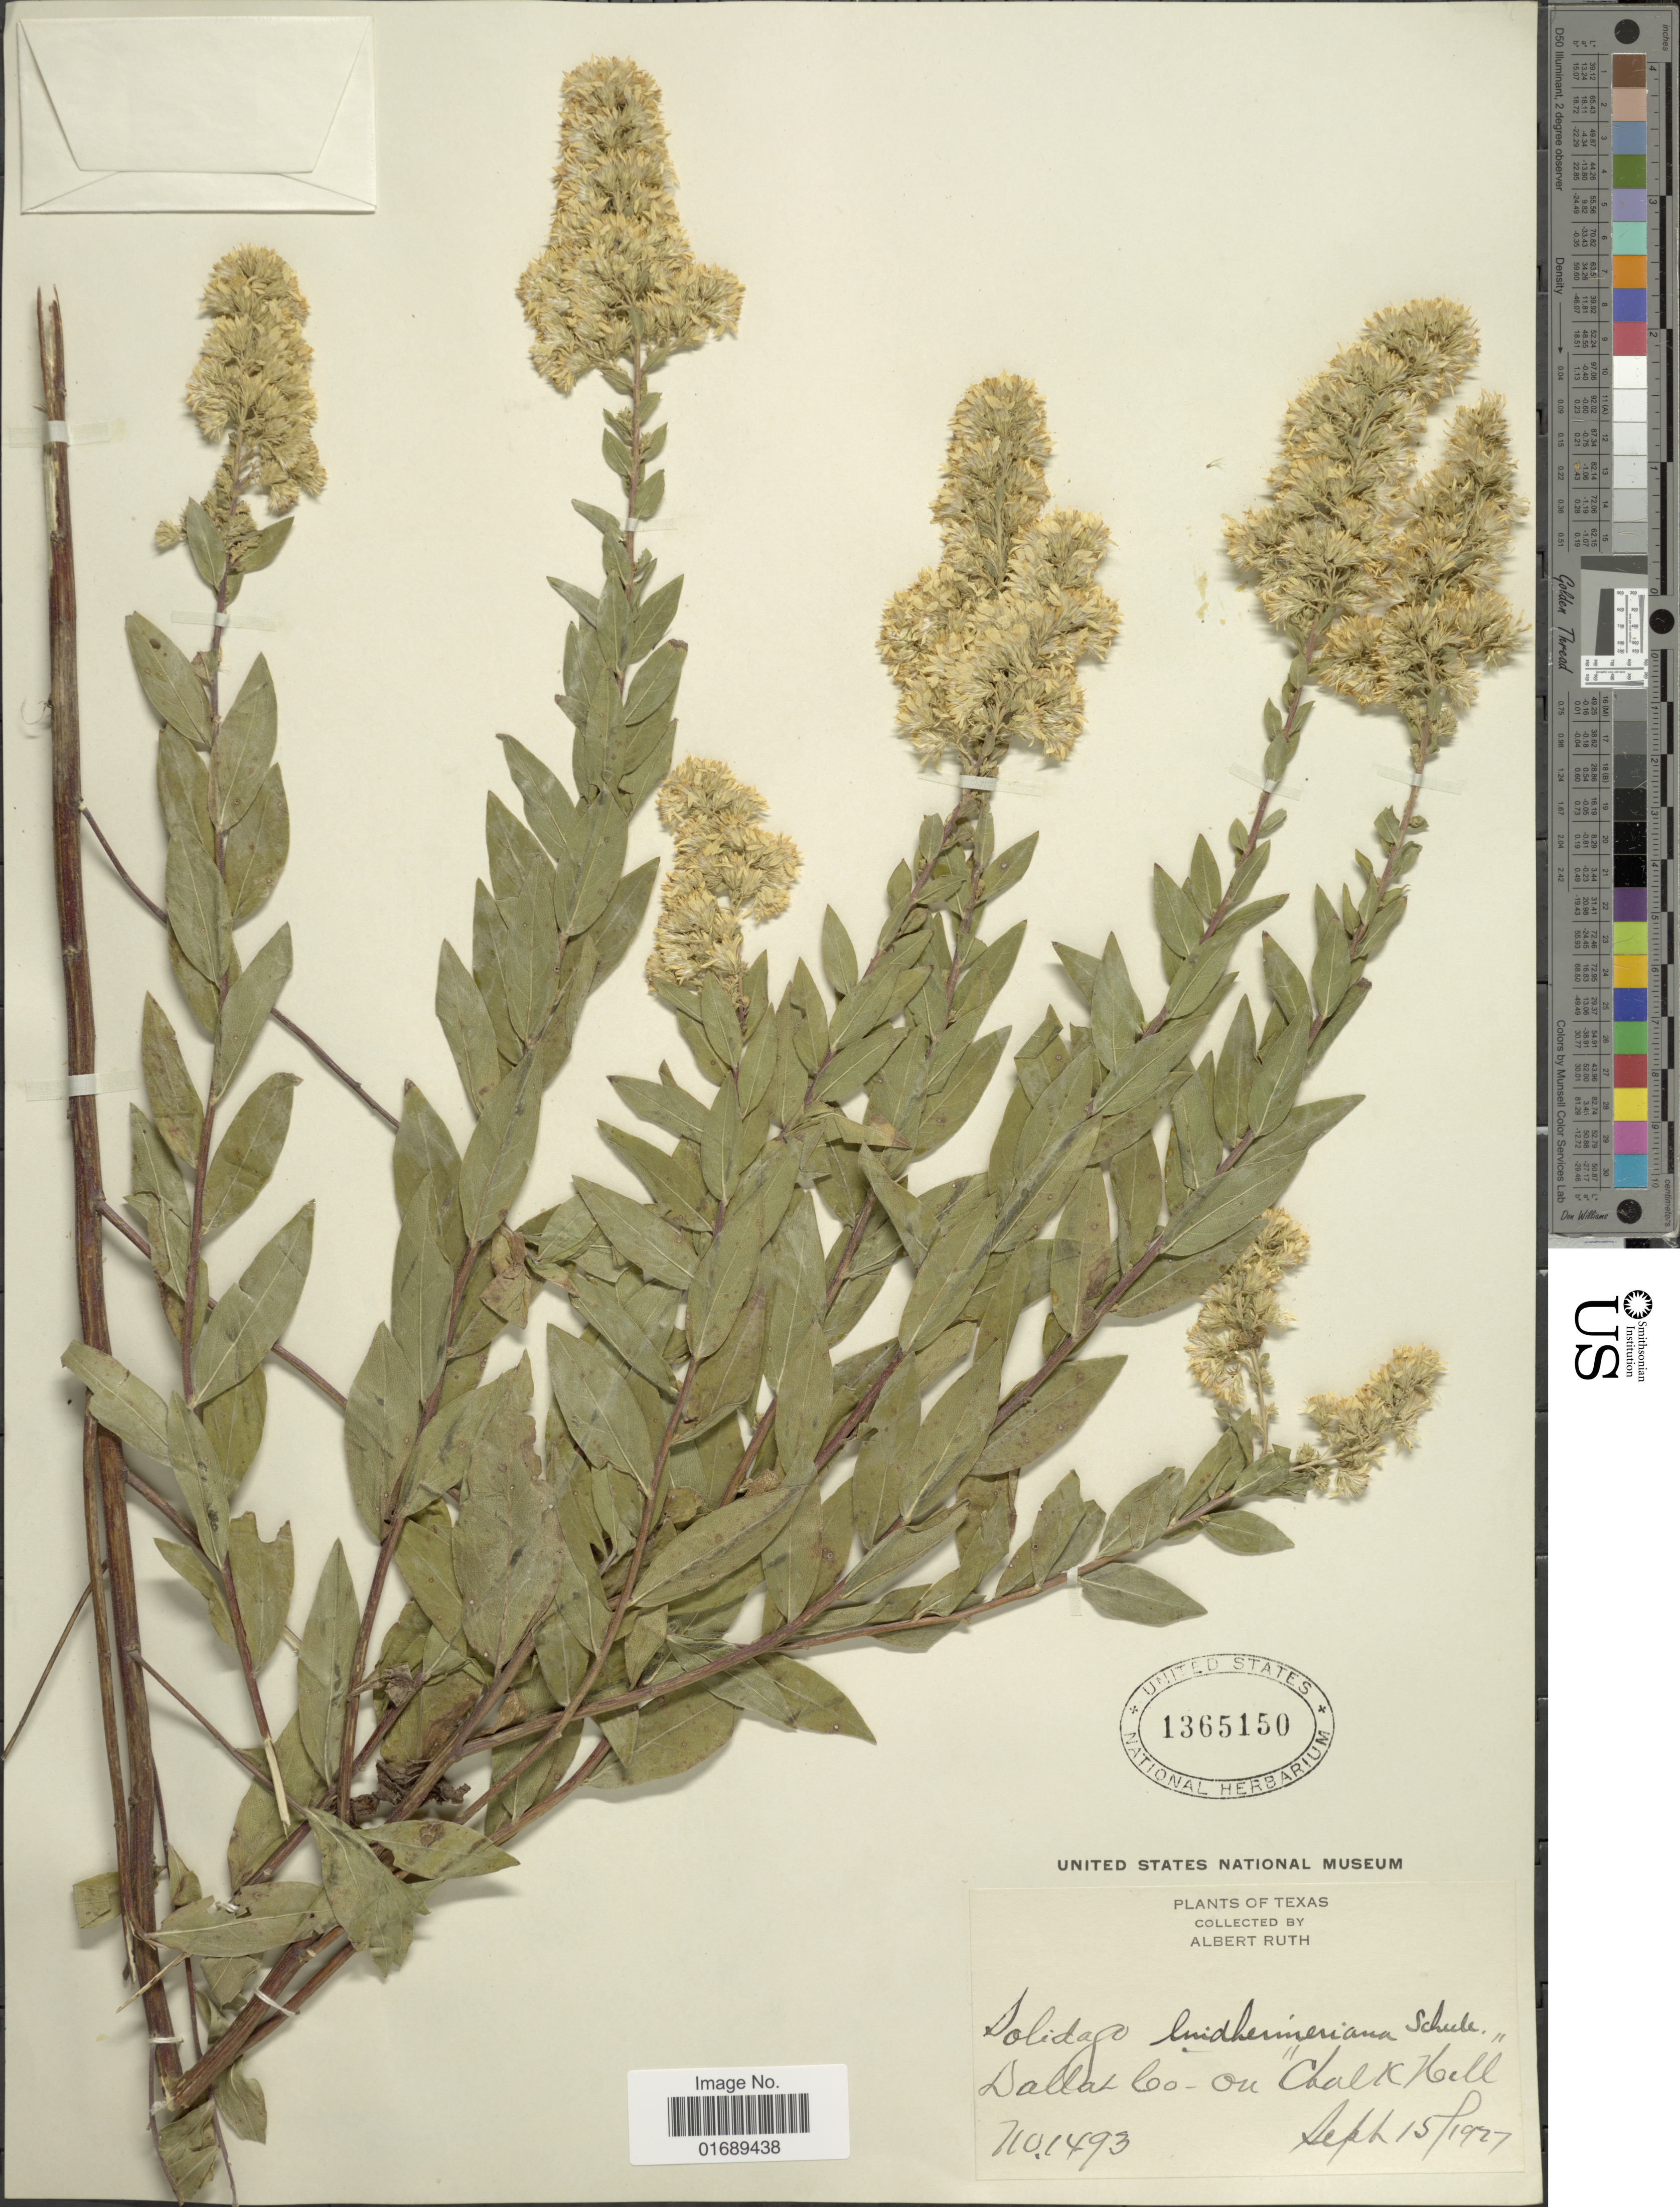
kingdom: Plantae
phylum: Tracheophyta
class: Magnoliopsida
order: Asterales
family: Asteraceae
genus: Solidago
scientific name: Solidago petiolaris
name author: Aiton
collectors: A. Ruth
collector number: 1493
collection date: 1927-09-15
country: United States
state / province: Texas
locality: Dallas Co - on "Chalk Kell"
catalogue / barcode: US 1365150